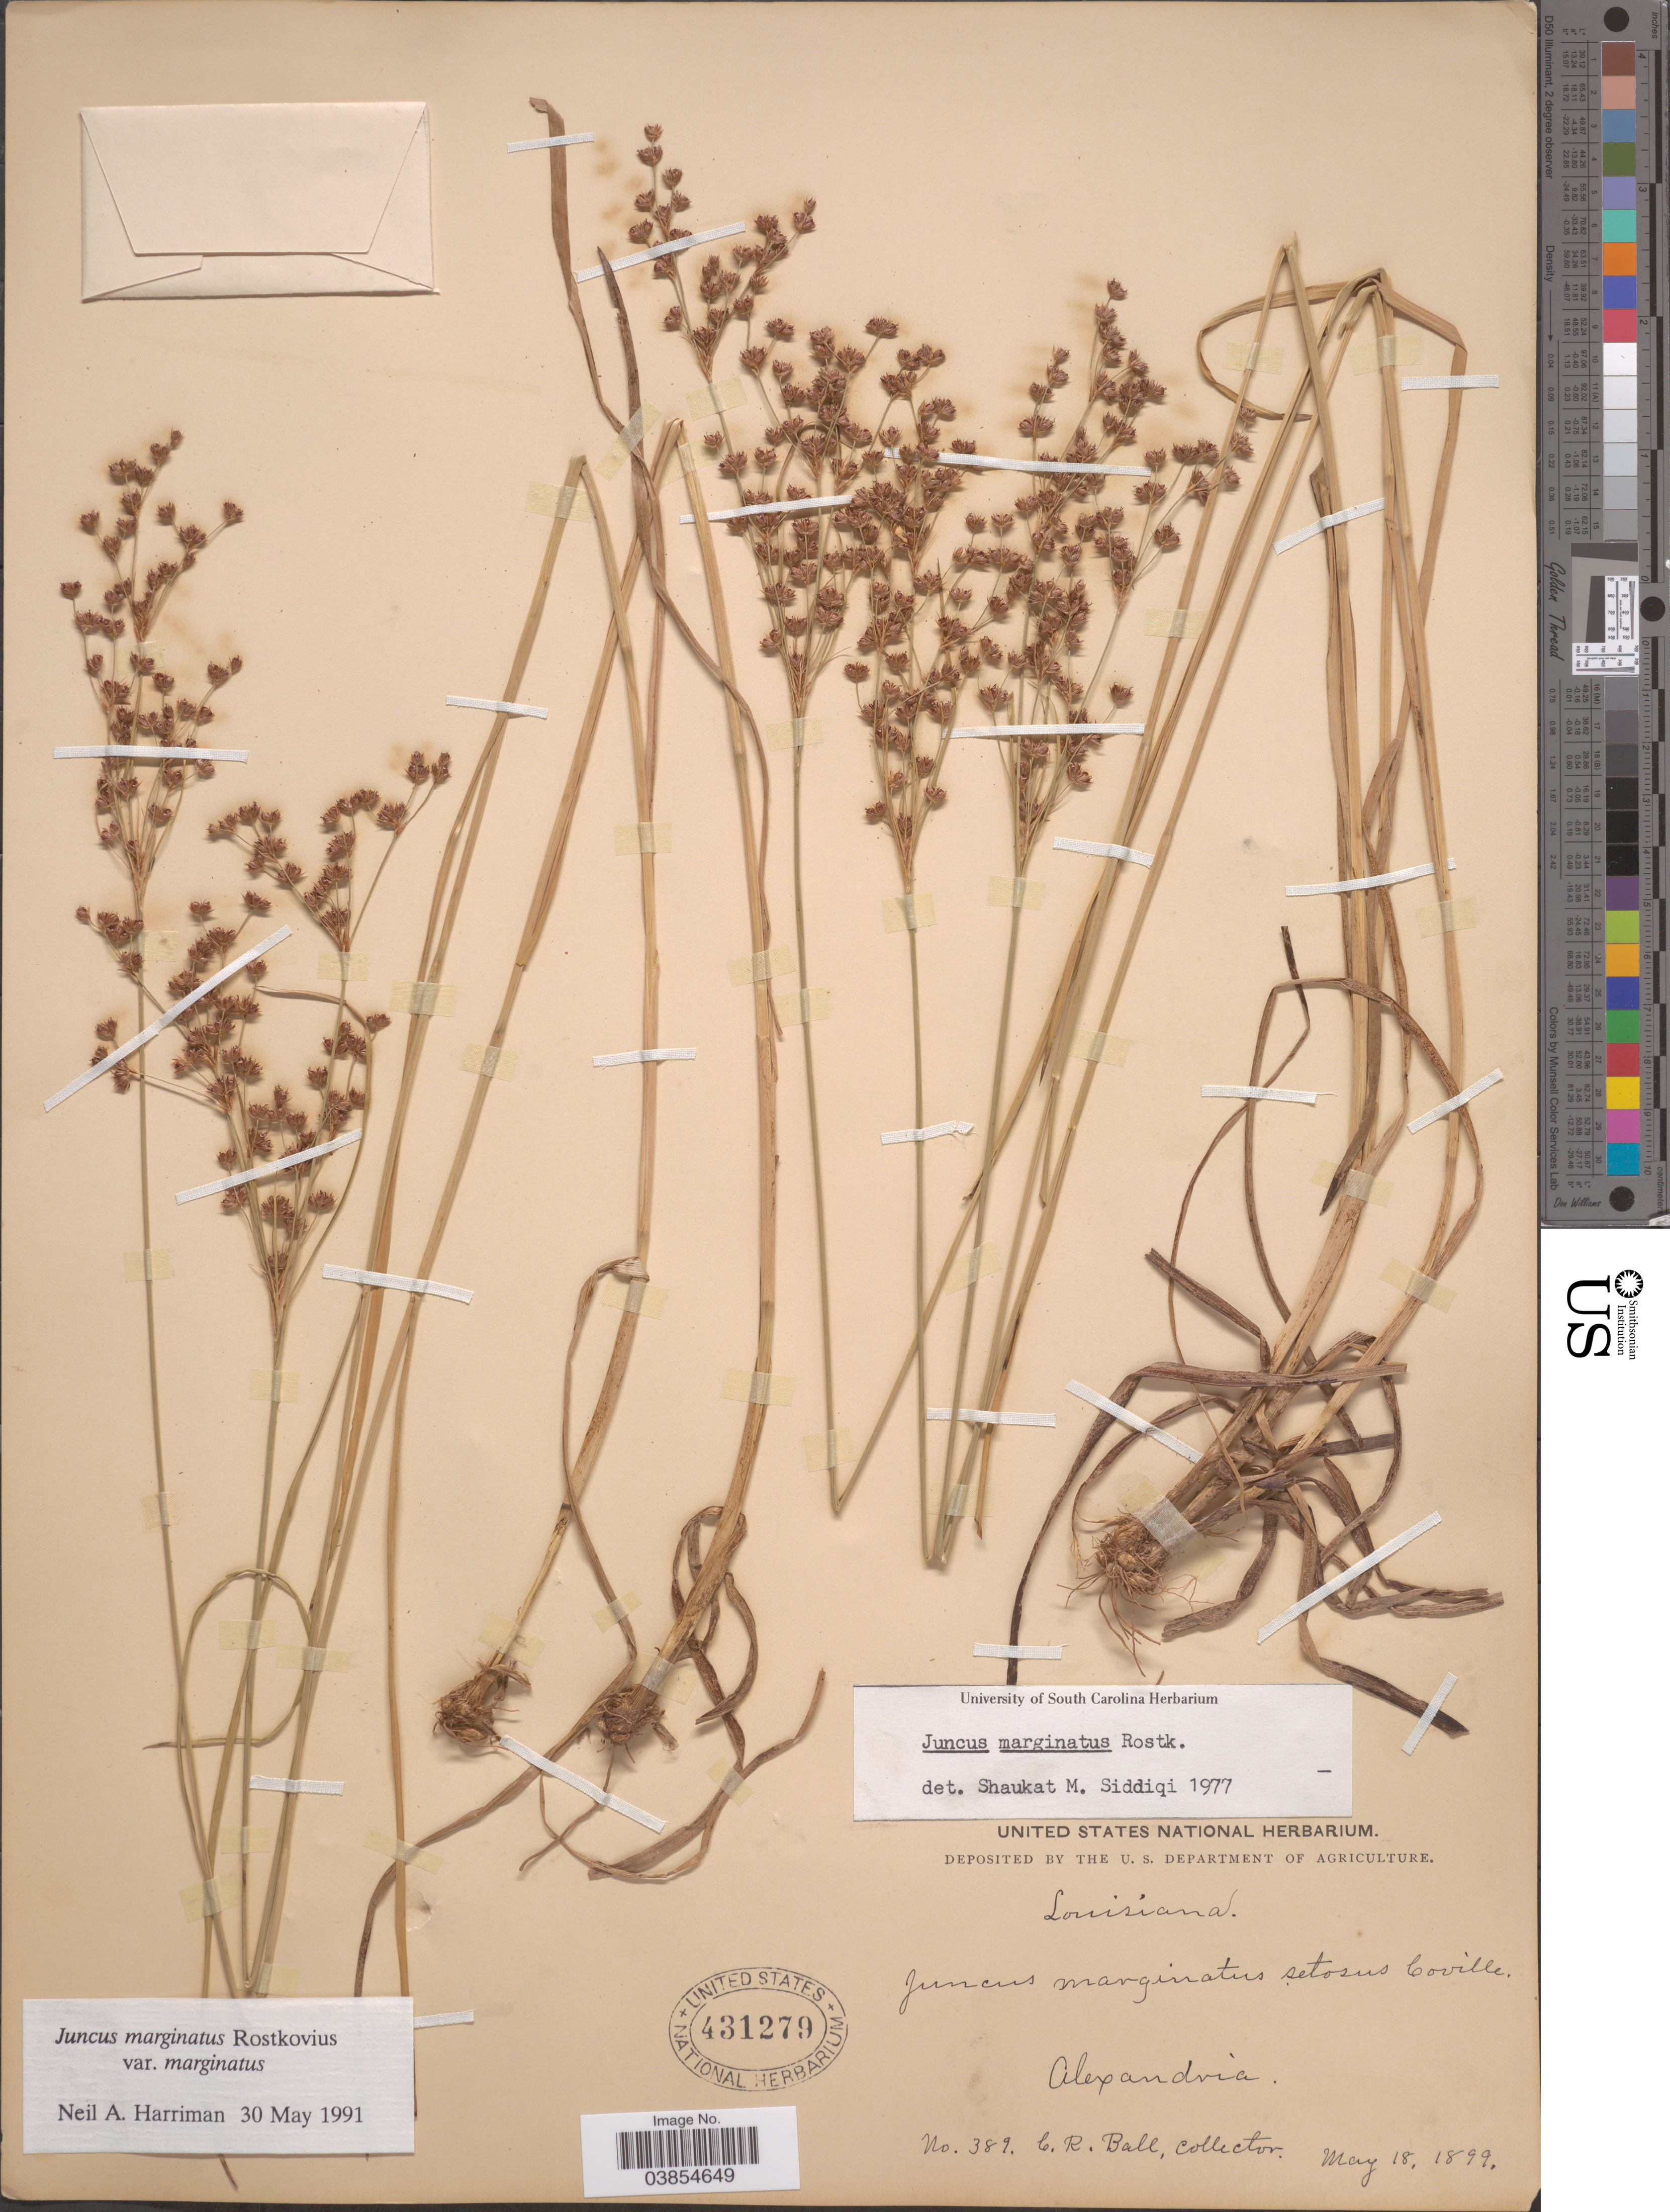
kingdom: Plantae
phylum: Tracheophyta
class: Liliopsida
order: Poales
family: Juncaceae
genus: Juncus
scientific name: Juncus marginatus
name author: Rostk.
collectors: C. R. Ball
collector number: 389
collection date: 1899-05-18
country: United States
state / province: Louisiana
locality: Alexandria.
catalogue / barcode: US 431279